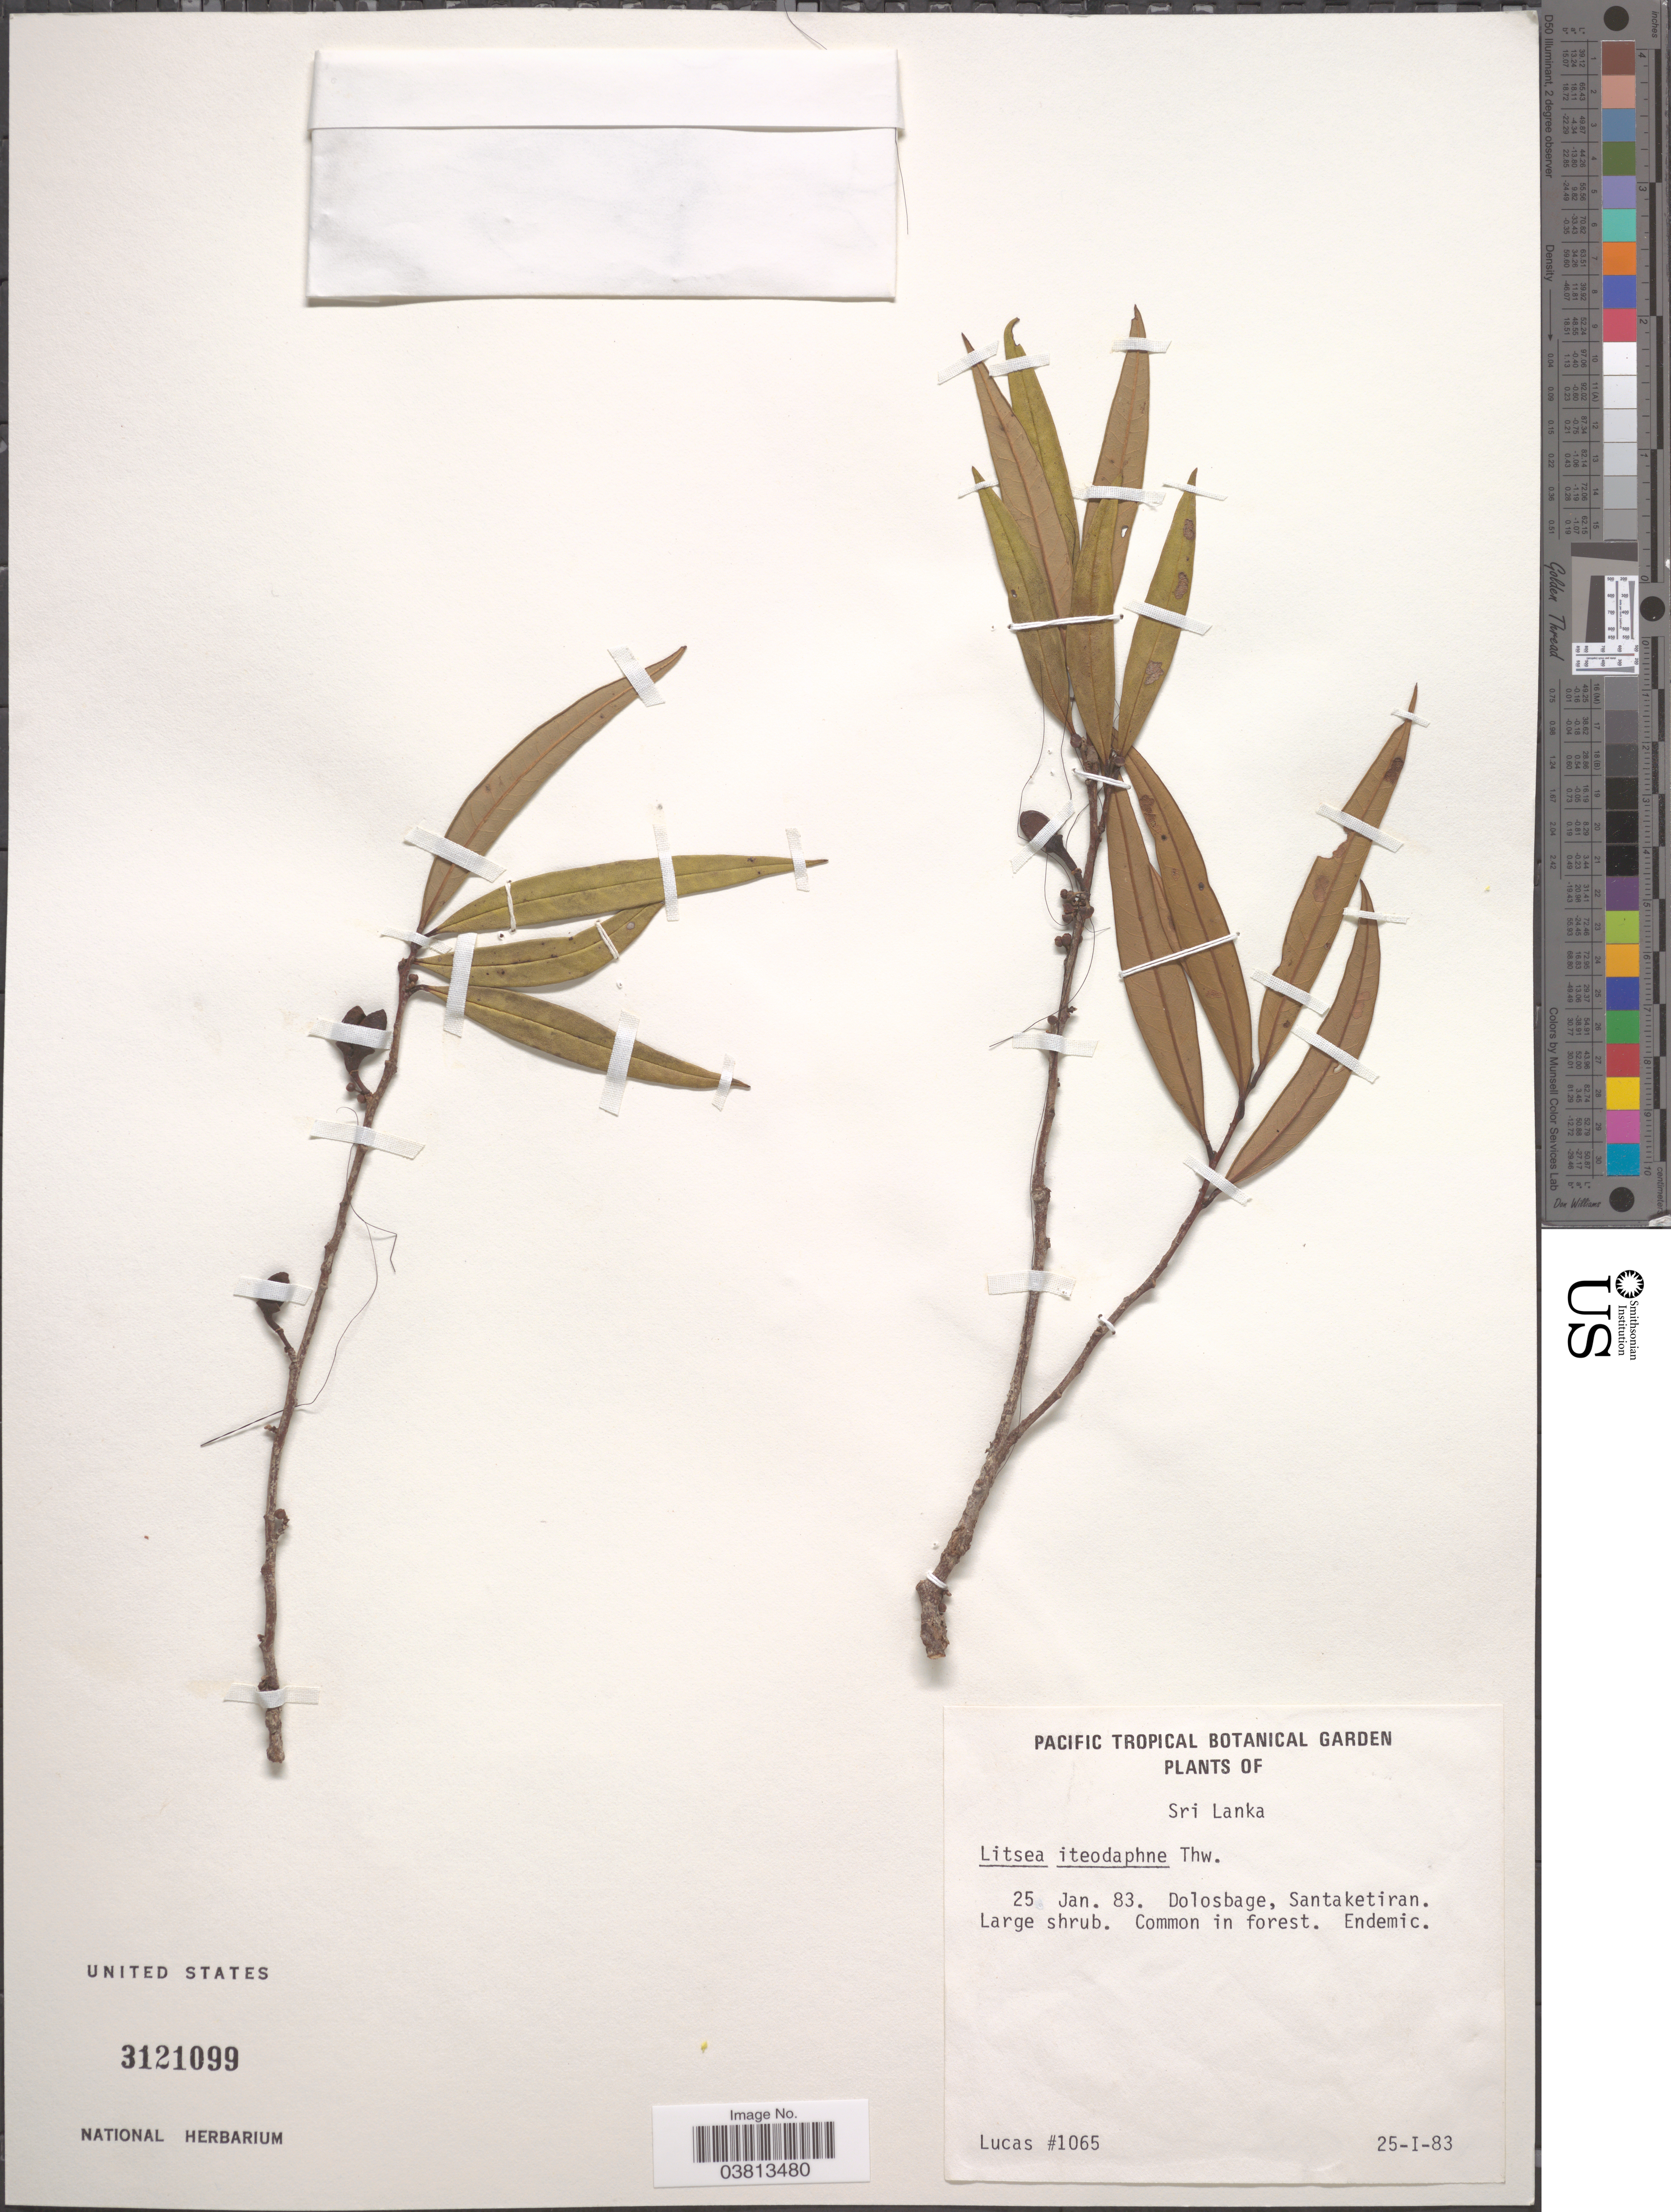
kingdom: Plantae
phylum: Tracheophyta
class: Magnoliopsida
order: Laurales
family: Lauraceae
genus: Litsea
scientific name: Litsea iteodaphne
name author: Hook. f.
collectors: Lucas, --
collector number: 1065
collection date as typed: Transcribed d/m/y: 25/1/83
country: Sri Lanka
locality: Dolosbage, Santaketiran.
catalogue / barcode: US 3121099